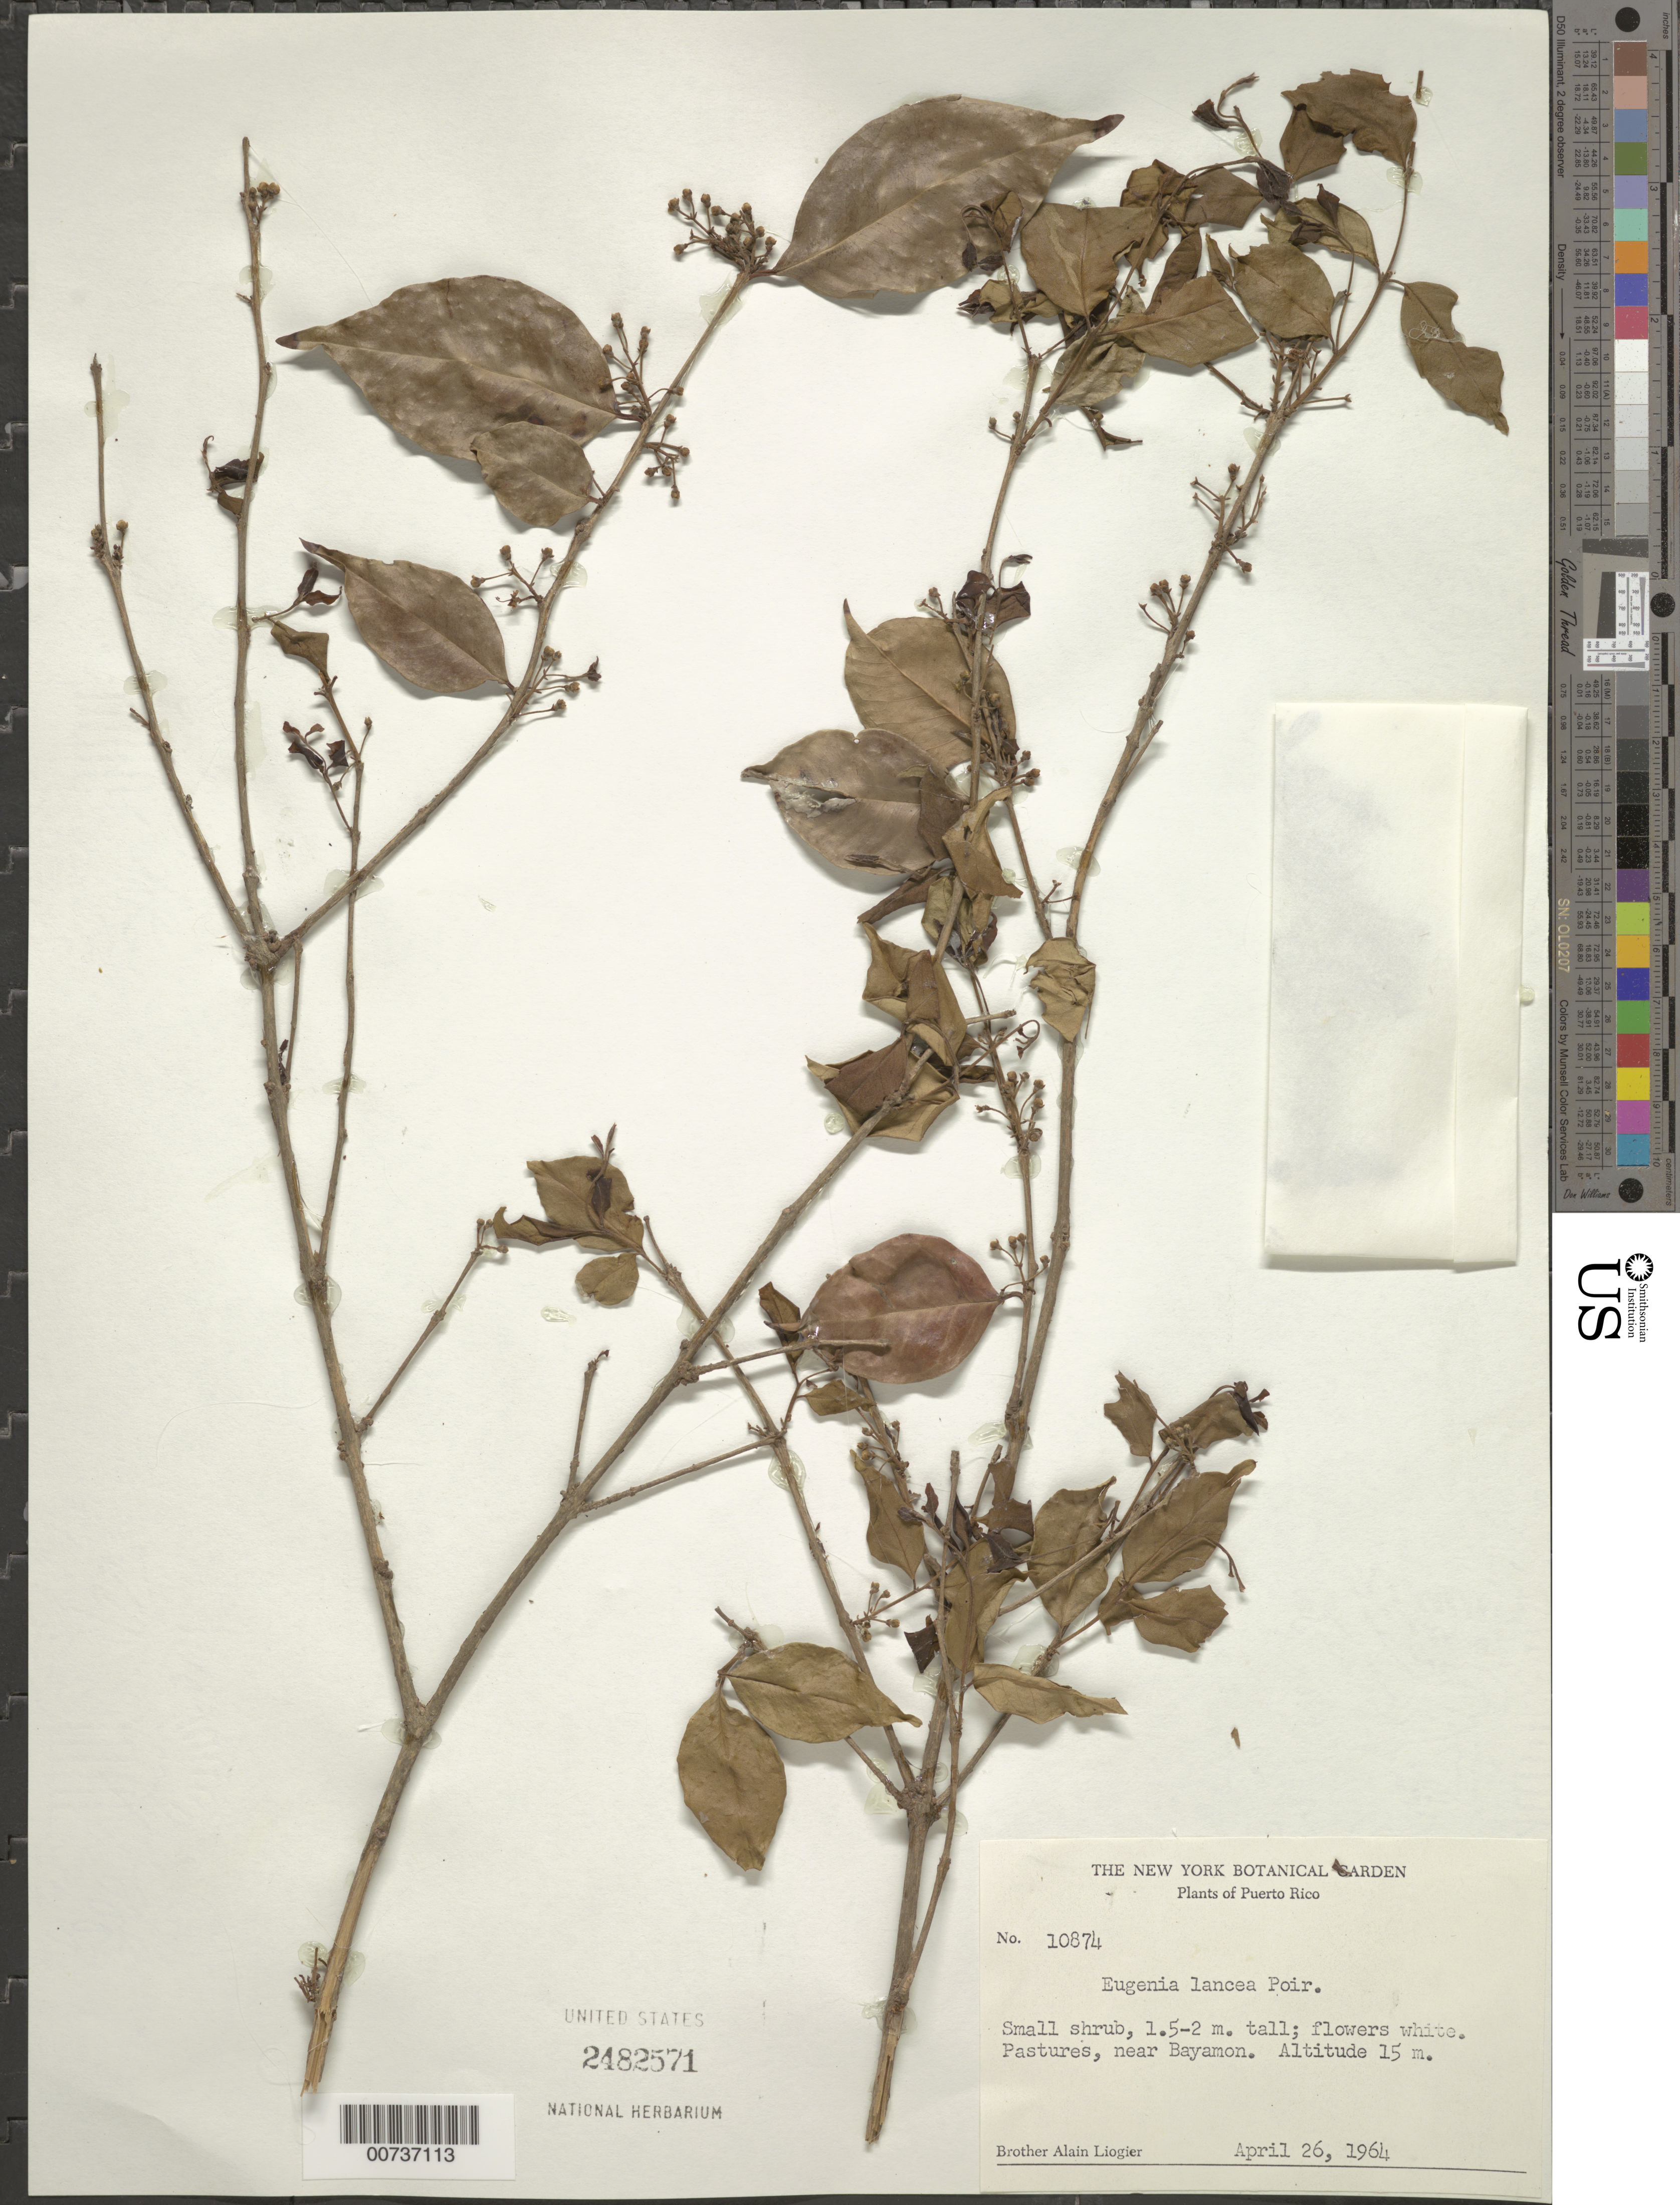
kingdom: Plantae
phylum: Tracheophyta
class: Magnoliopsida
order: Myrtales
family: Myrtaceae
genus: Eugenia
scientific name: Eugenia biflora var. biflora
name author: (L.) DC.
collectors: A. H. Liogier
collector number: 10874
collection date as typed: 26 Apr 1964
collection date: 1964-04-26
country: Puerto Rico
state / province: Bayamón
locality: Near Bayamón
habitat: Pastures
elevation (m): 15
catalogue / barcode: US 2482571